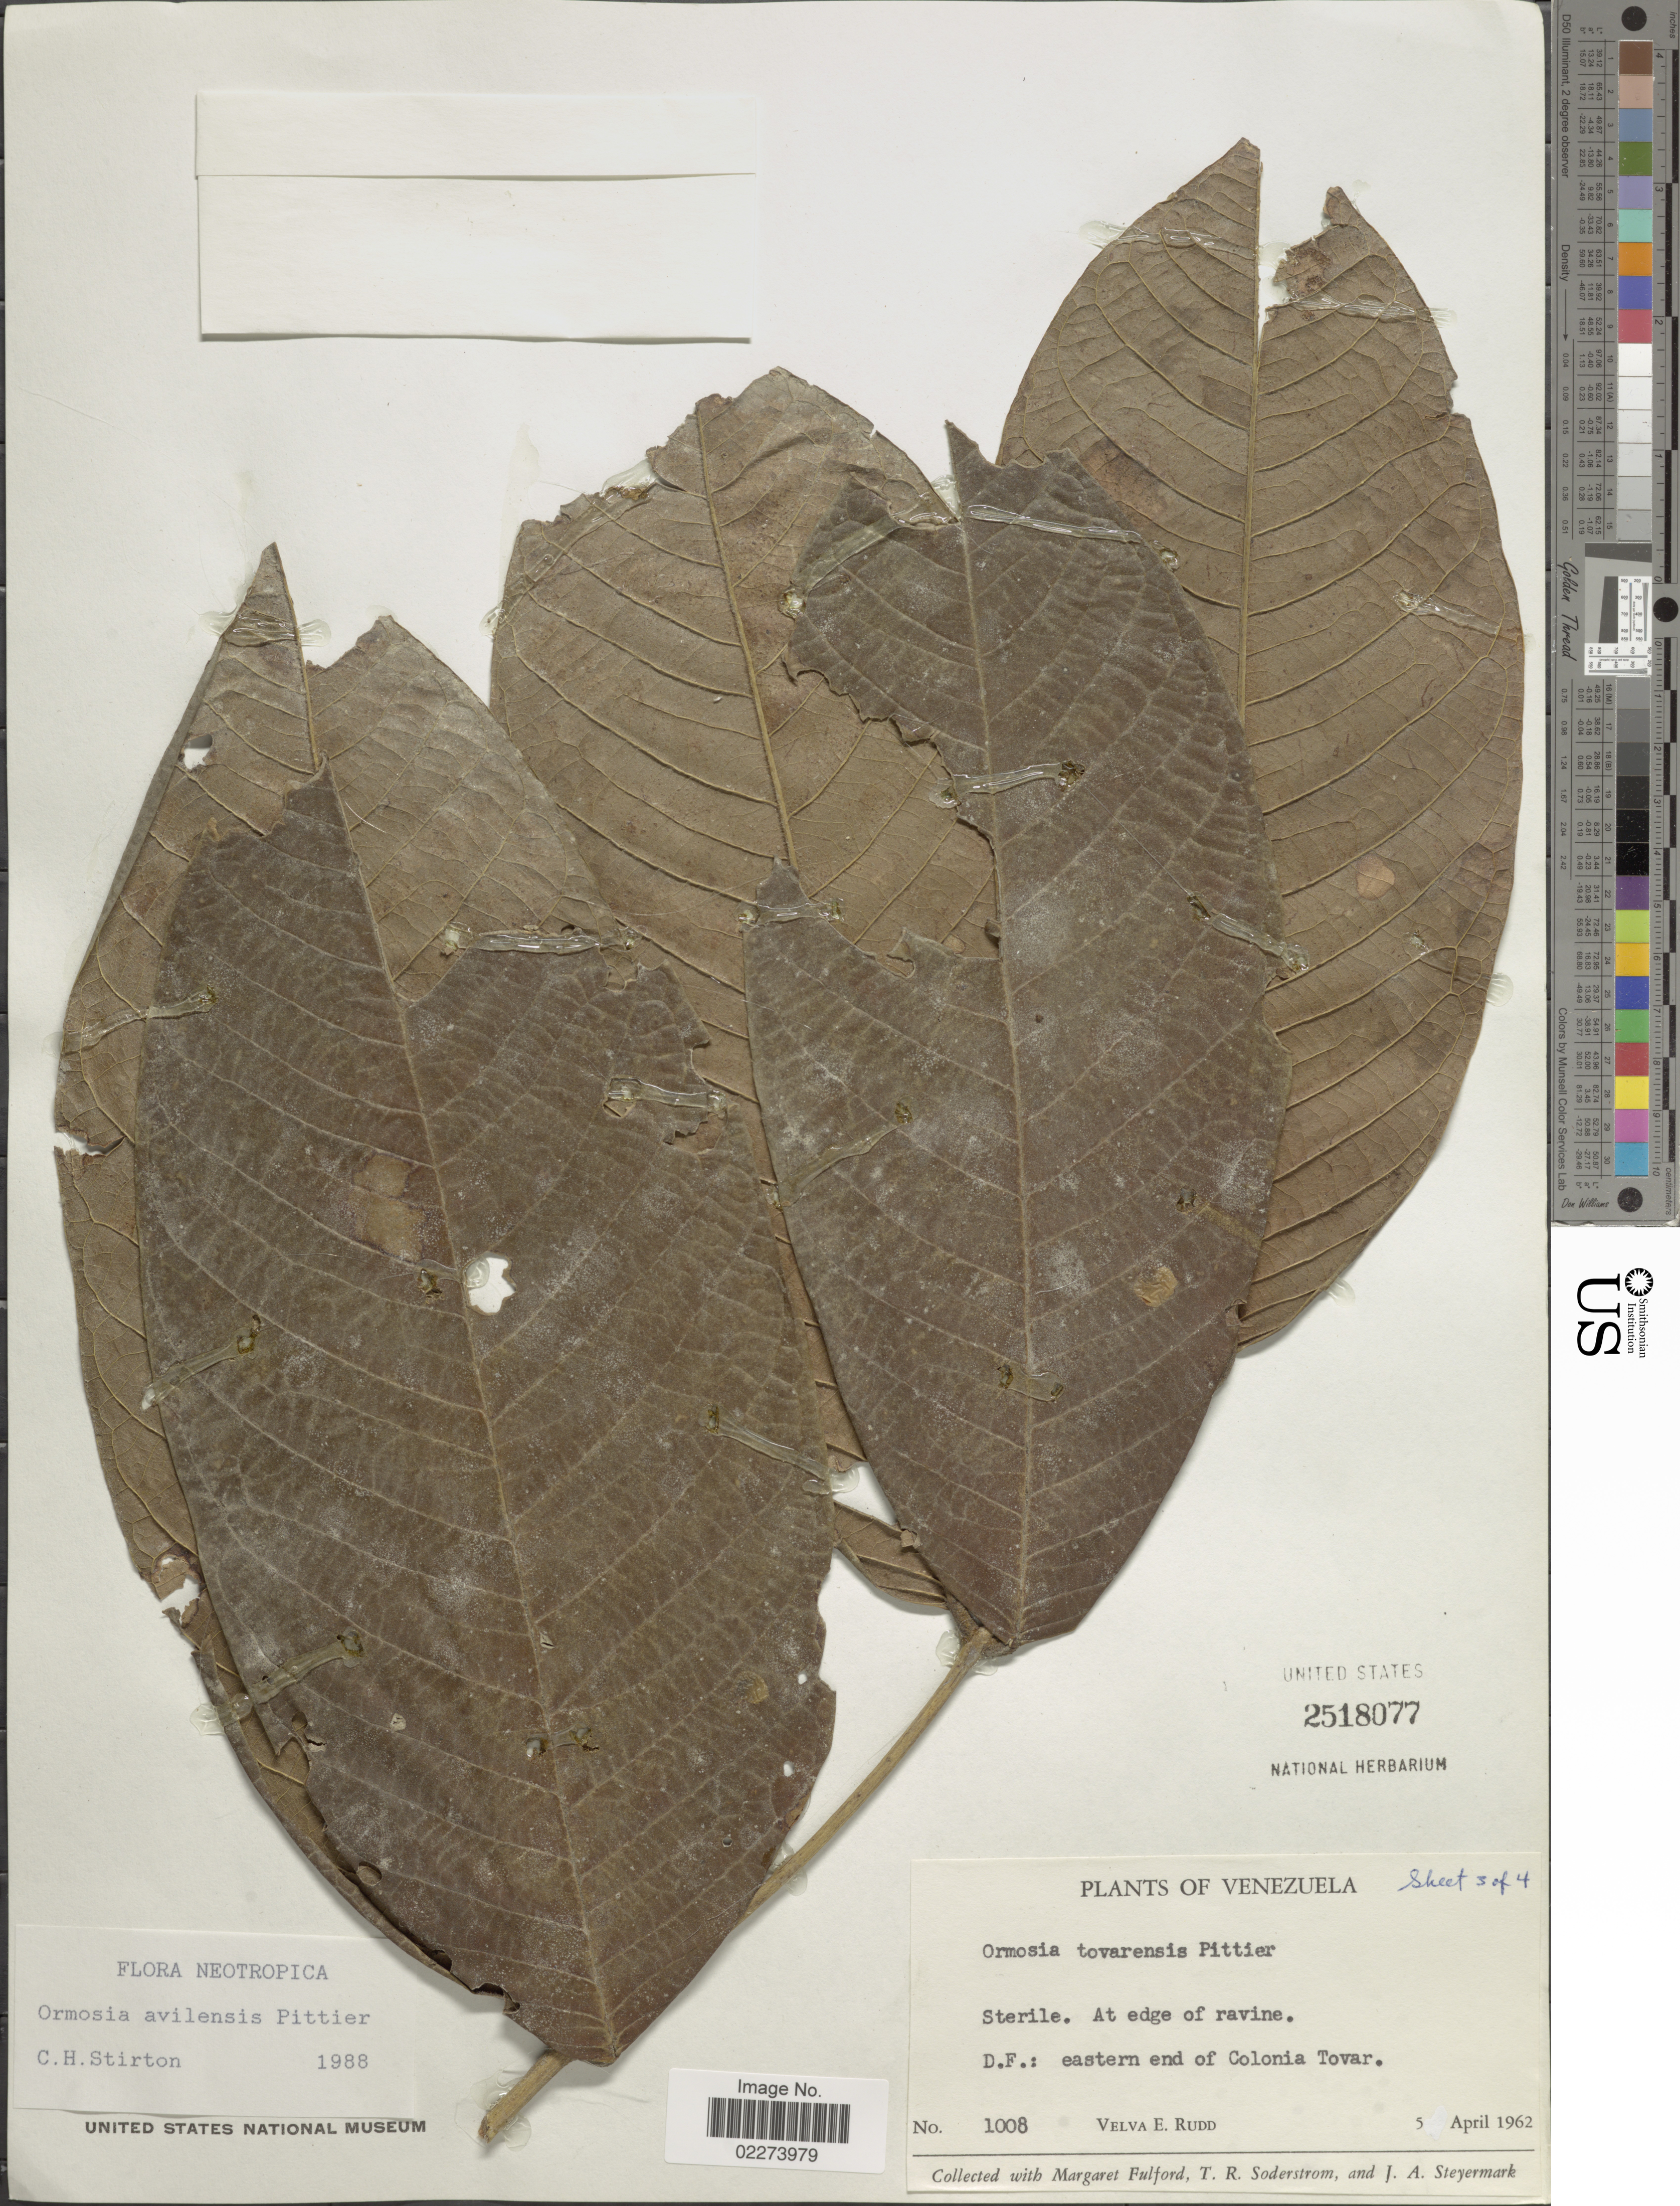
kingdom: Plantae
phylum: Tracheophyta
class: Magnoliopsida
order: Fabales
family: Fabaceae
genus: Ormosia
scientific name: Ormosia avilensis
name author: Pittier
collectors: V. E. Rudd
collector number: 1008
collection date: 1962-04-05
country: Venezuela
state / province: Distrito Federal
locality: At edge of ravine, D.F.: eastern end of Colonia Tovar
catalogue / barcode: US 2518077